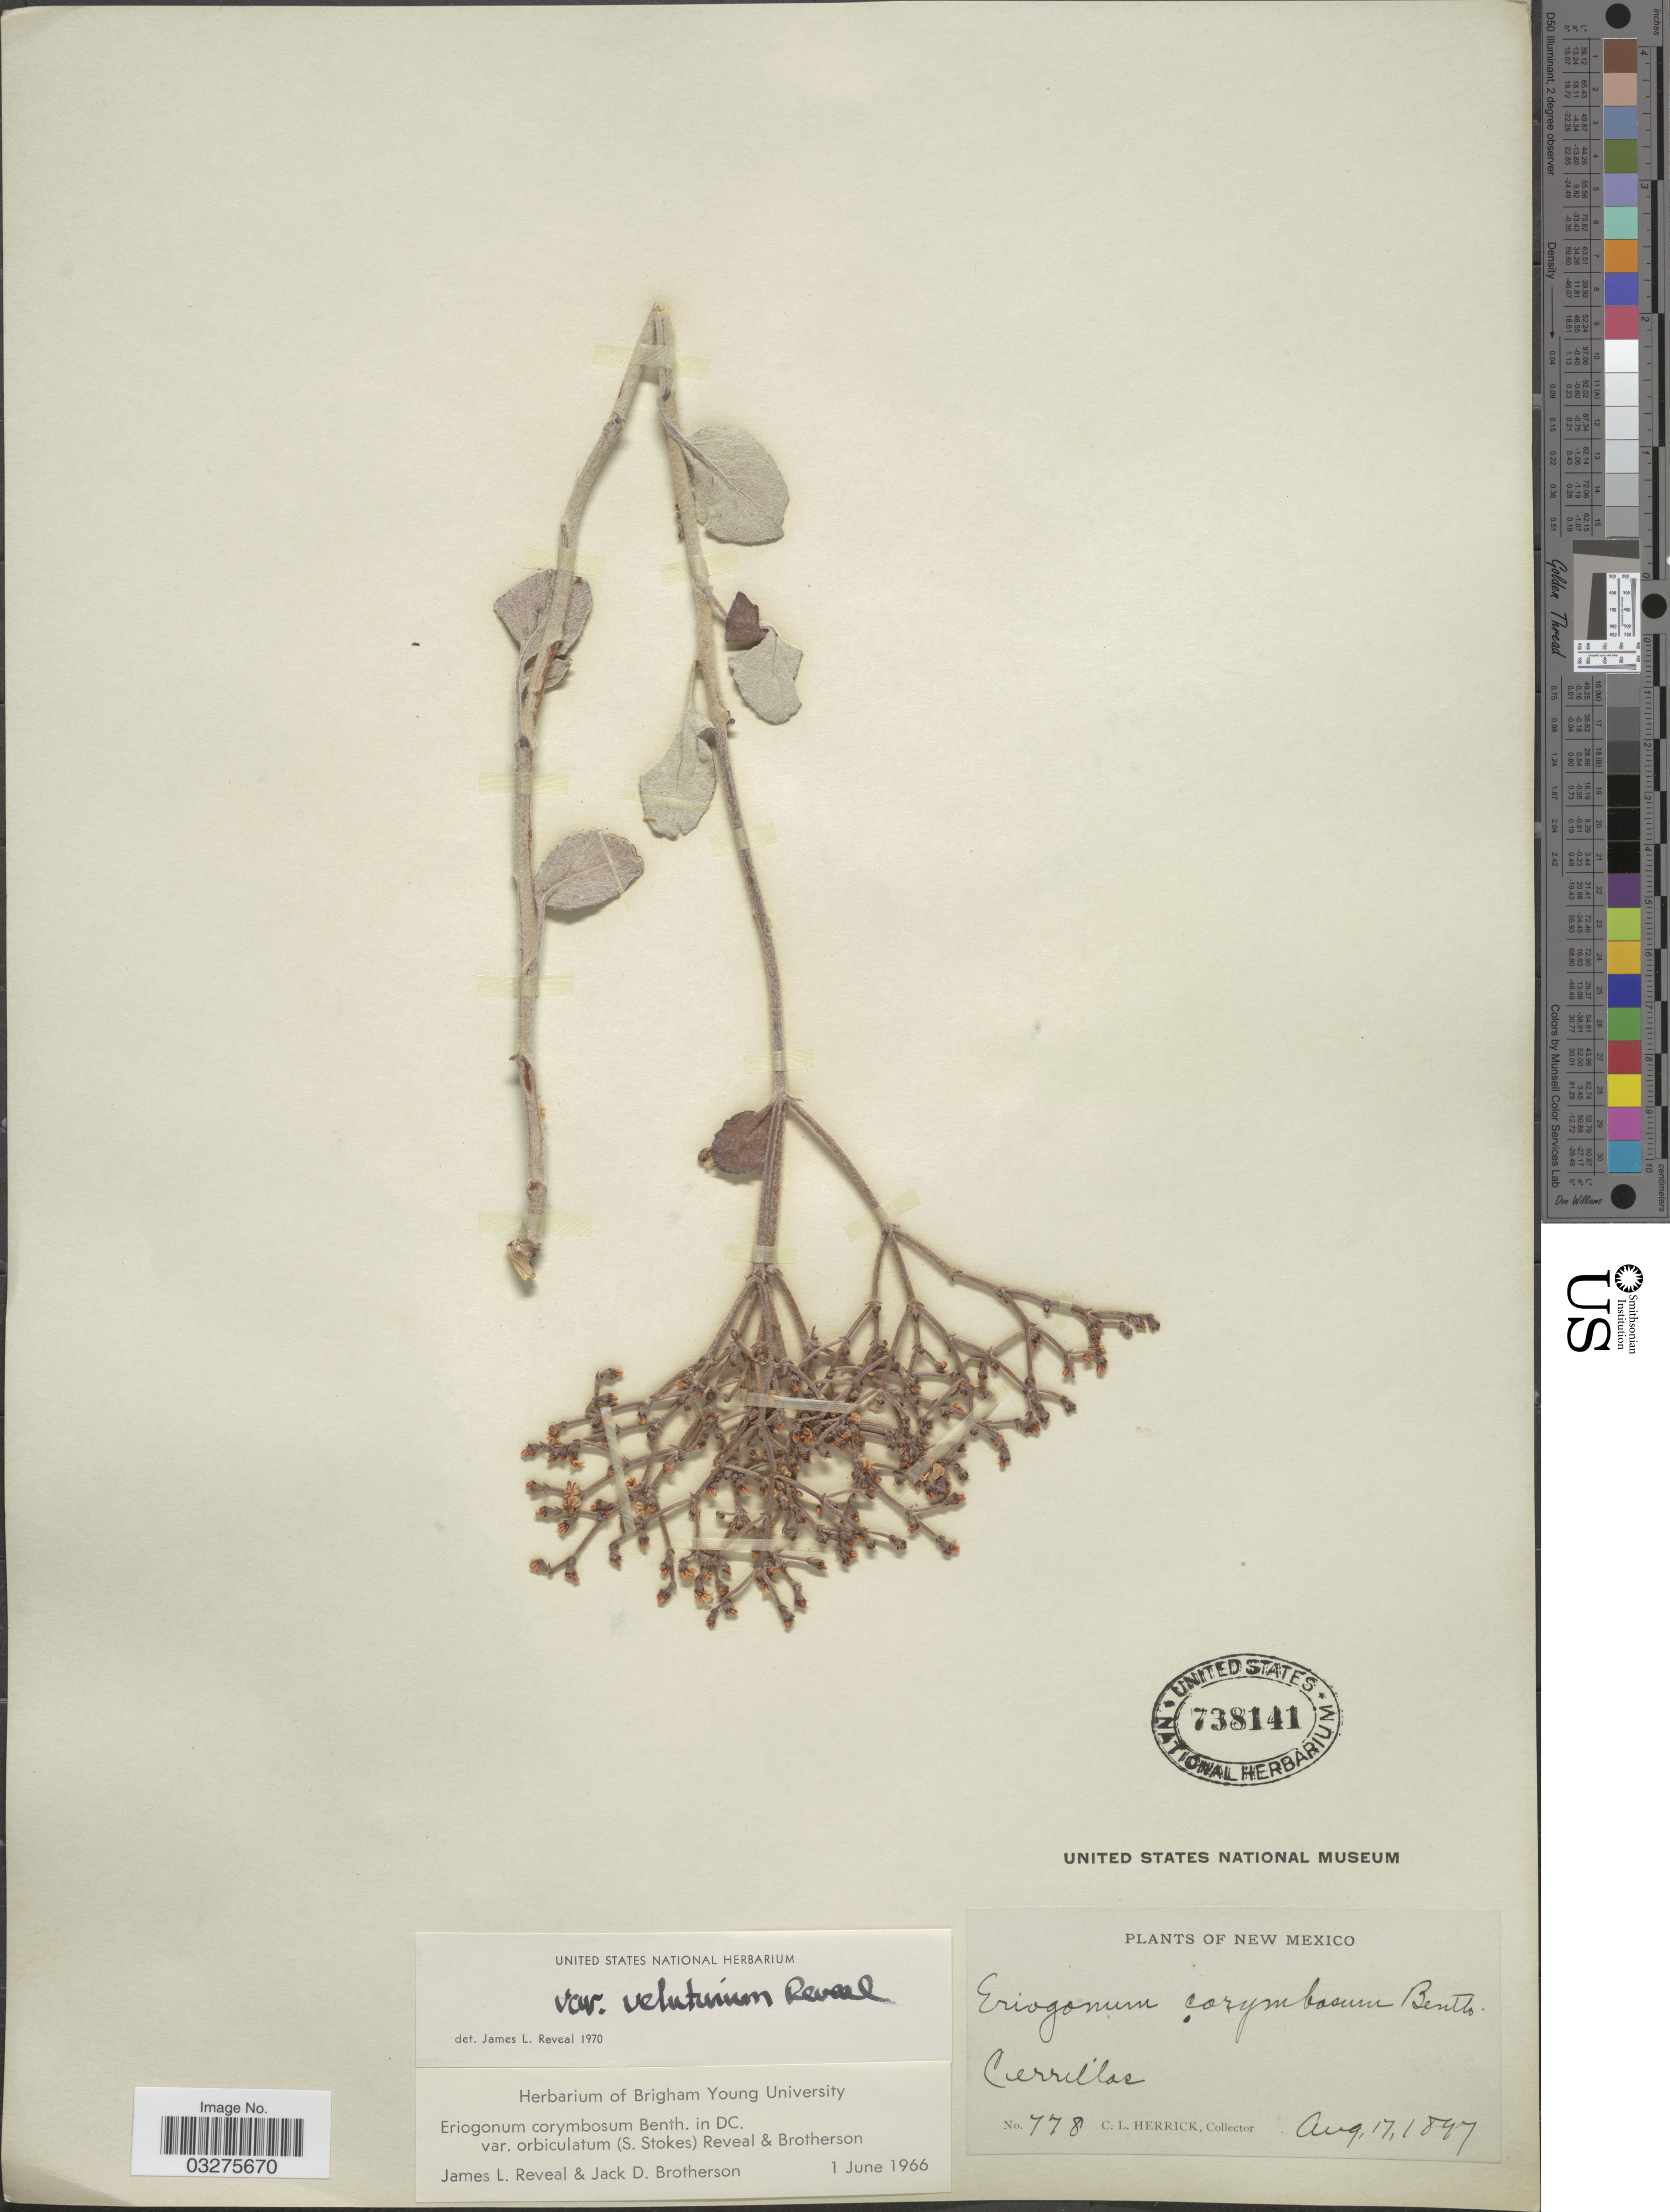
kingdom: Plantae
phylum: Tracheophyta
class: Magnoliopsida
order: Caryophyllales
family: Polygonaceae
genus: Eriogonum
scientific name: Eriogonum corymbosum var. velutinum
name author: Reveal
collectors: C. Herrick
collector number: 778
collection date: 1897-08-17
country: United States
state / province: New Mexico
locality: Cerrillas.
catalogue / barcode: US 738141